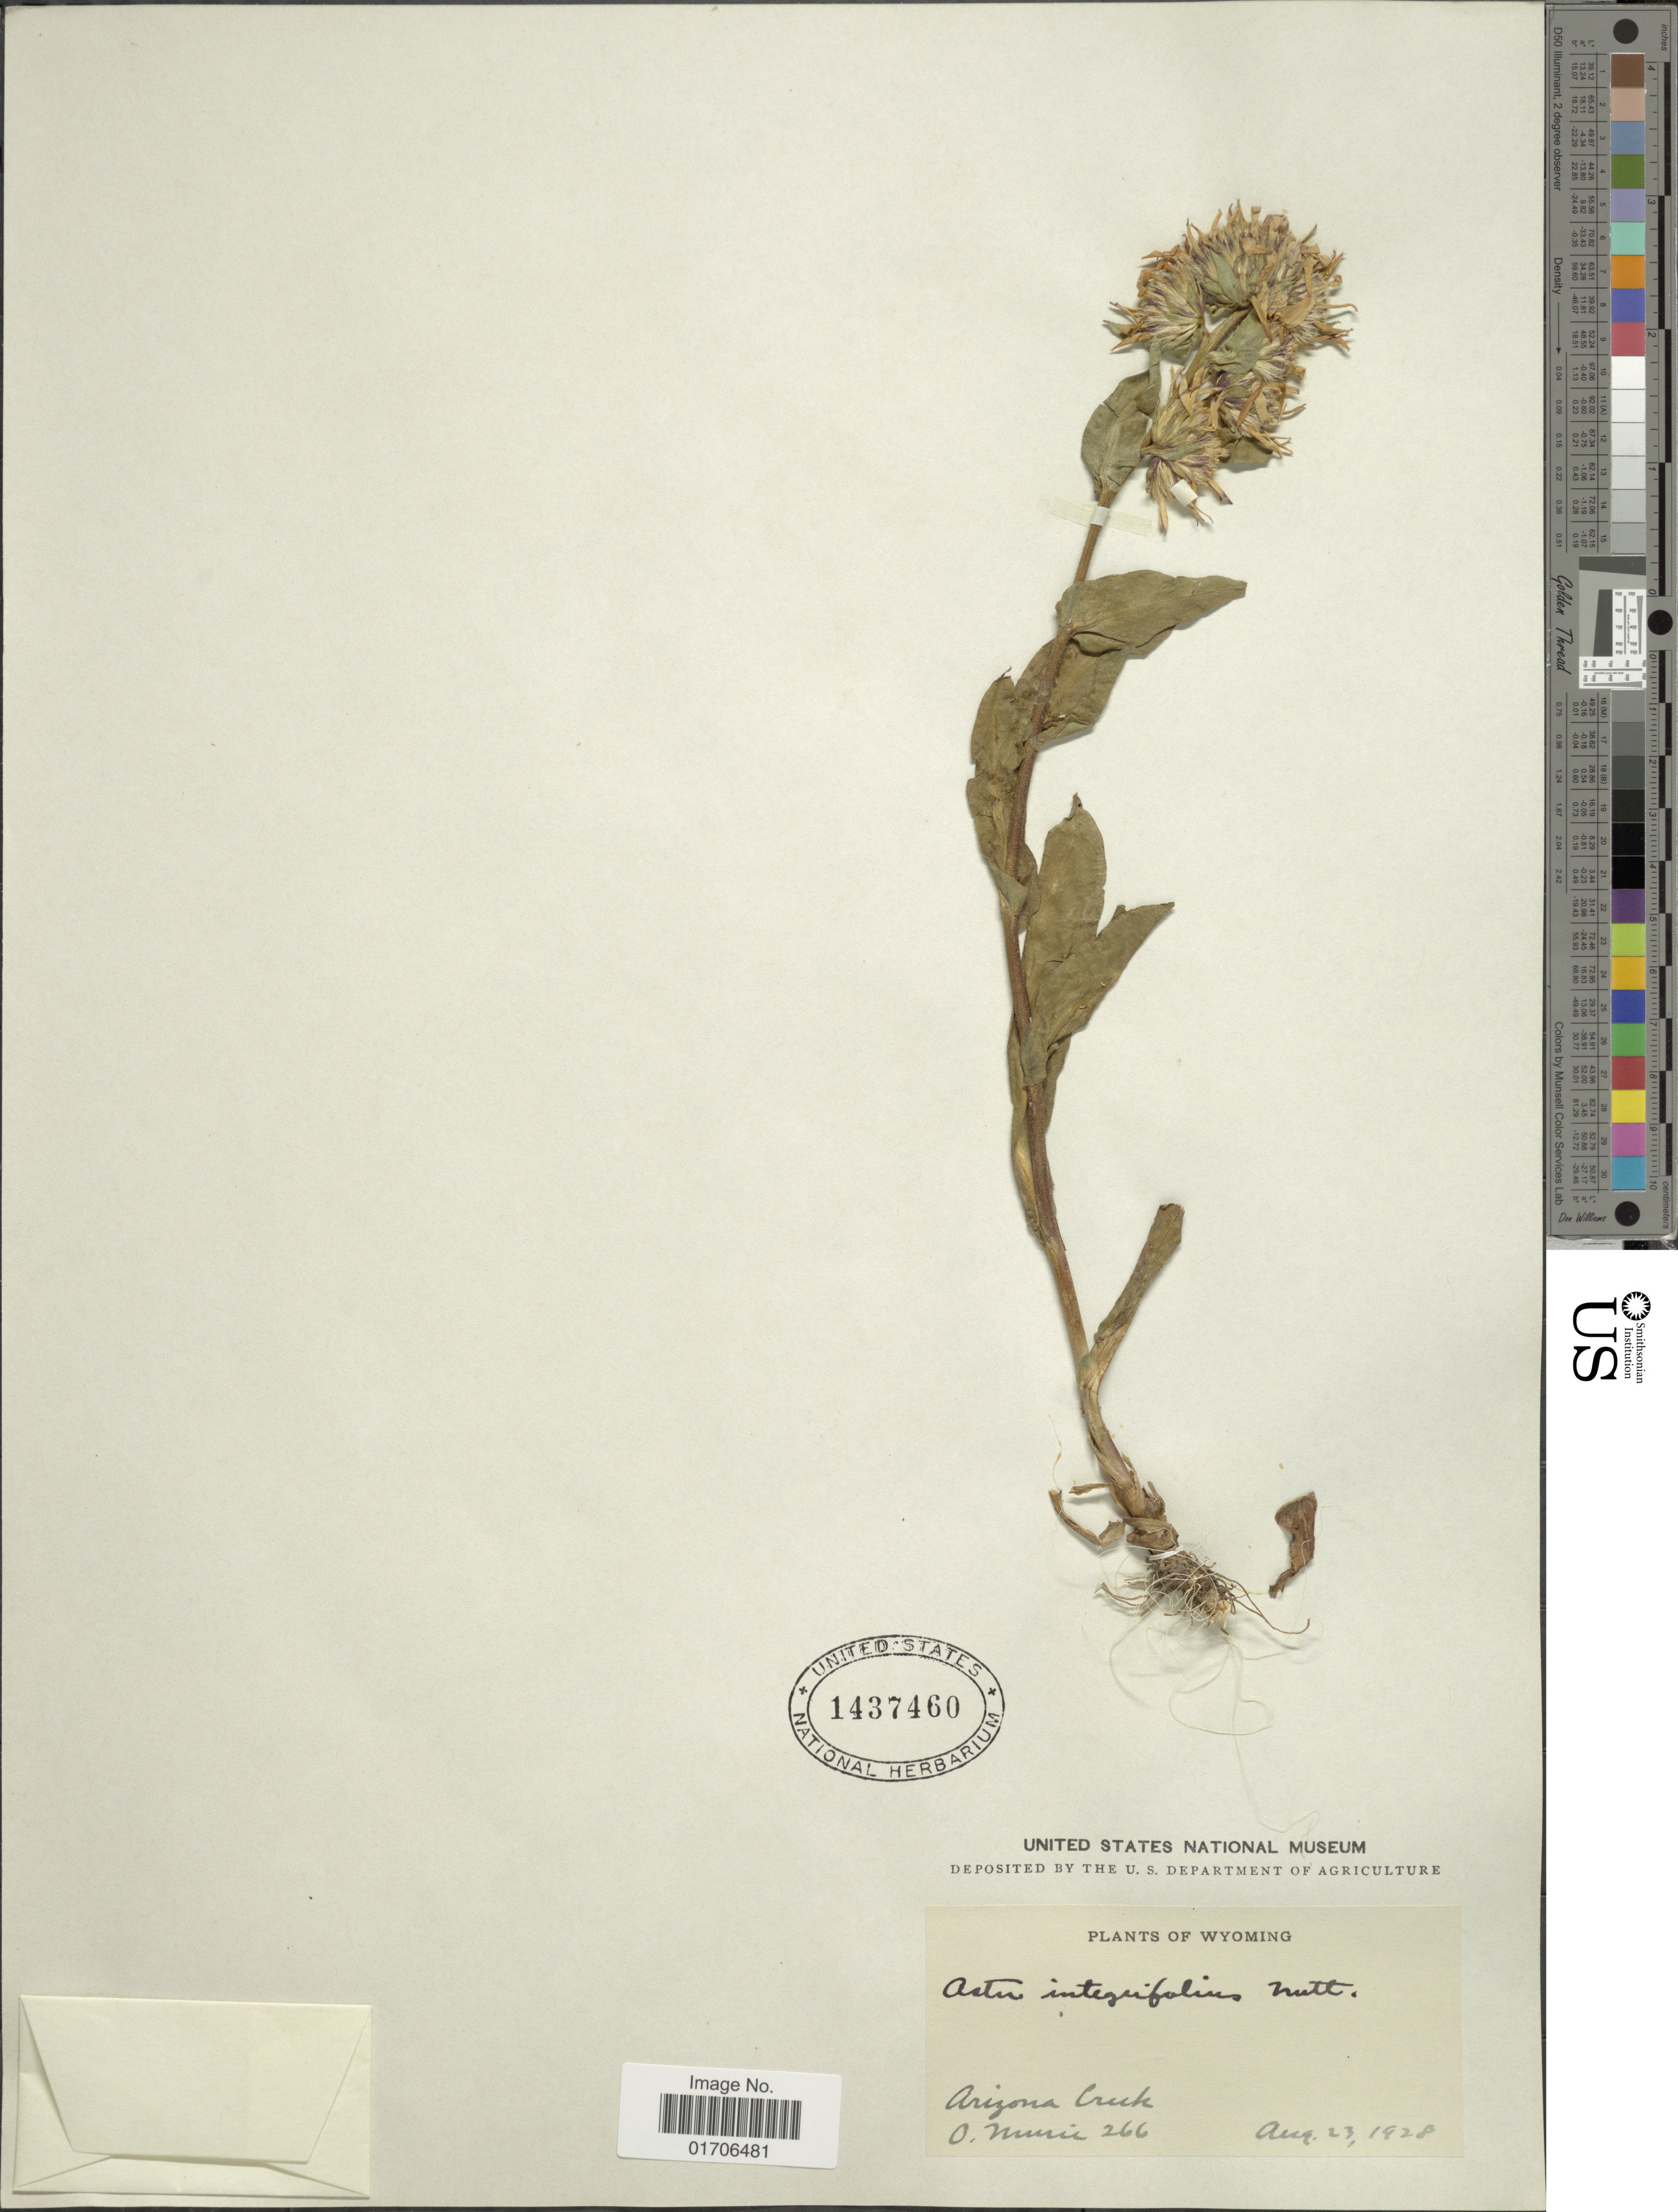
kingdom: Plantae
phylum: Tracheophyta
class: Magnoliopsida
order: Asterales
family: Asteraceae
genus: Eurybia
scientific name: Eurybia integrifolia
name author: (Nutt.) G.L. Nesom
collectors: O. Murie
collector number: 266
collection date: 1928-08-23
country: United States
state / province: Wyoming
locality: Arizona Creek.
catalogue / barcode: US 1437460